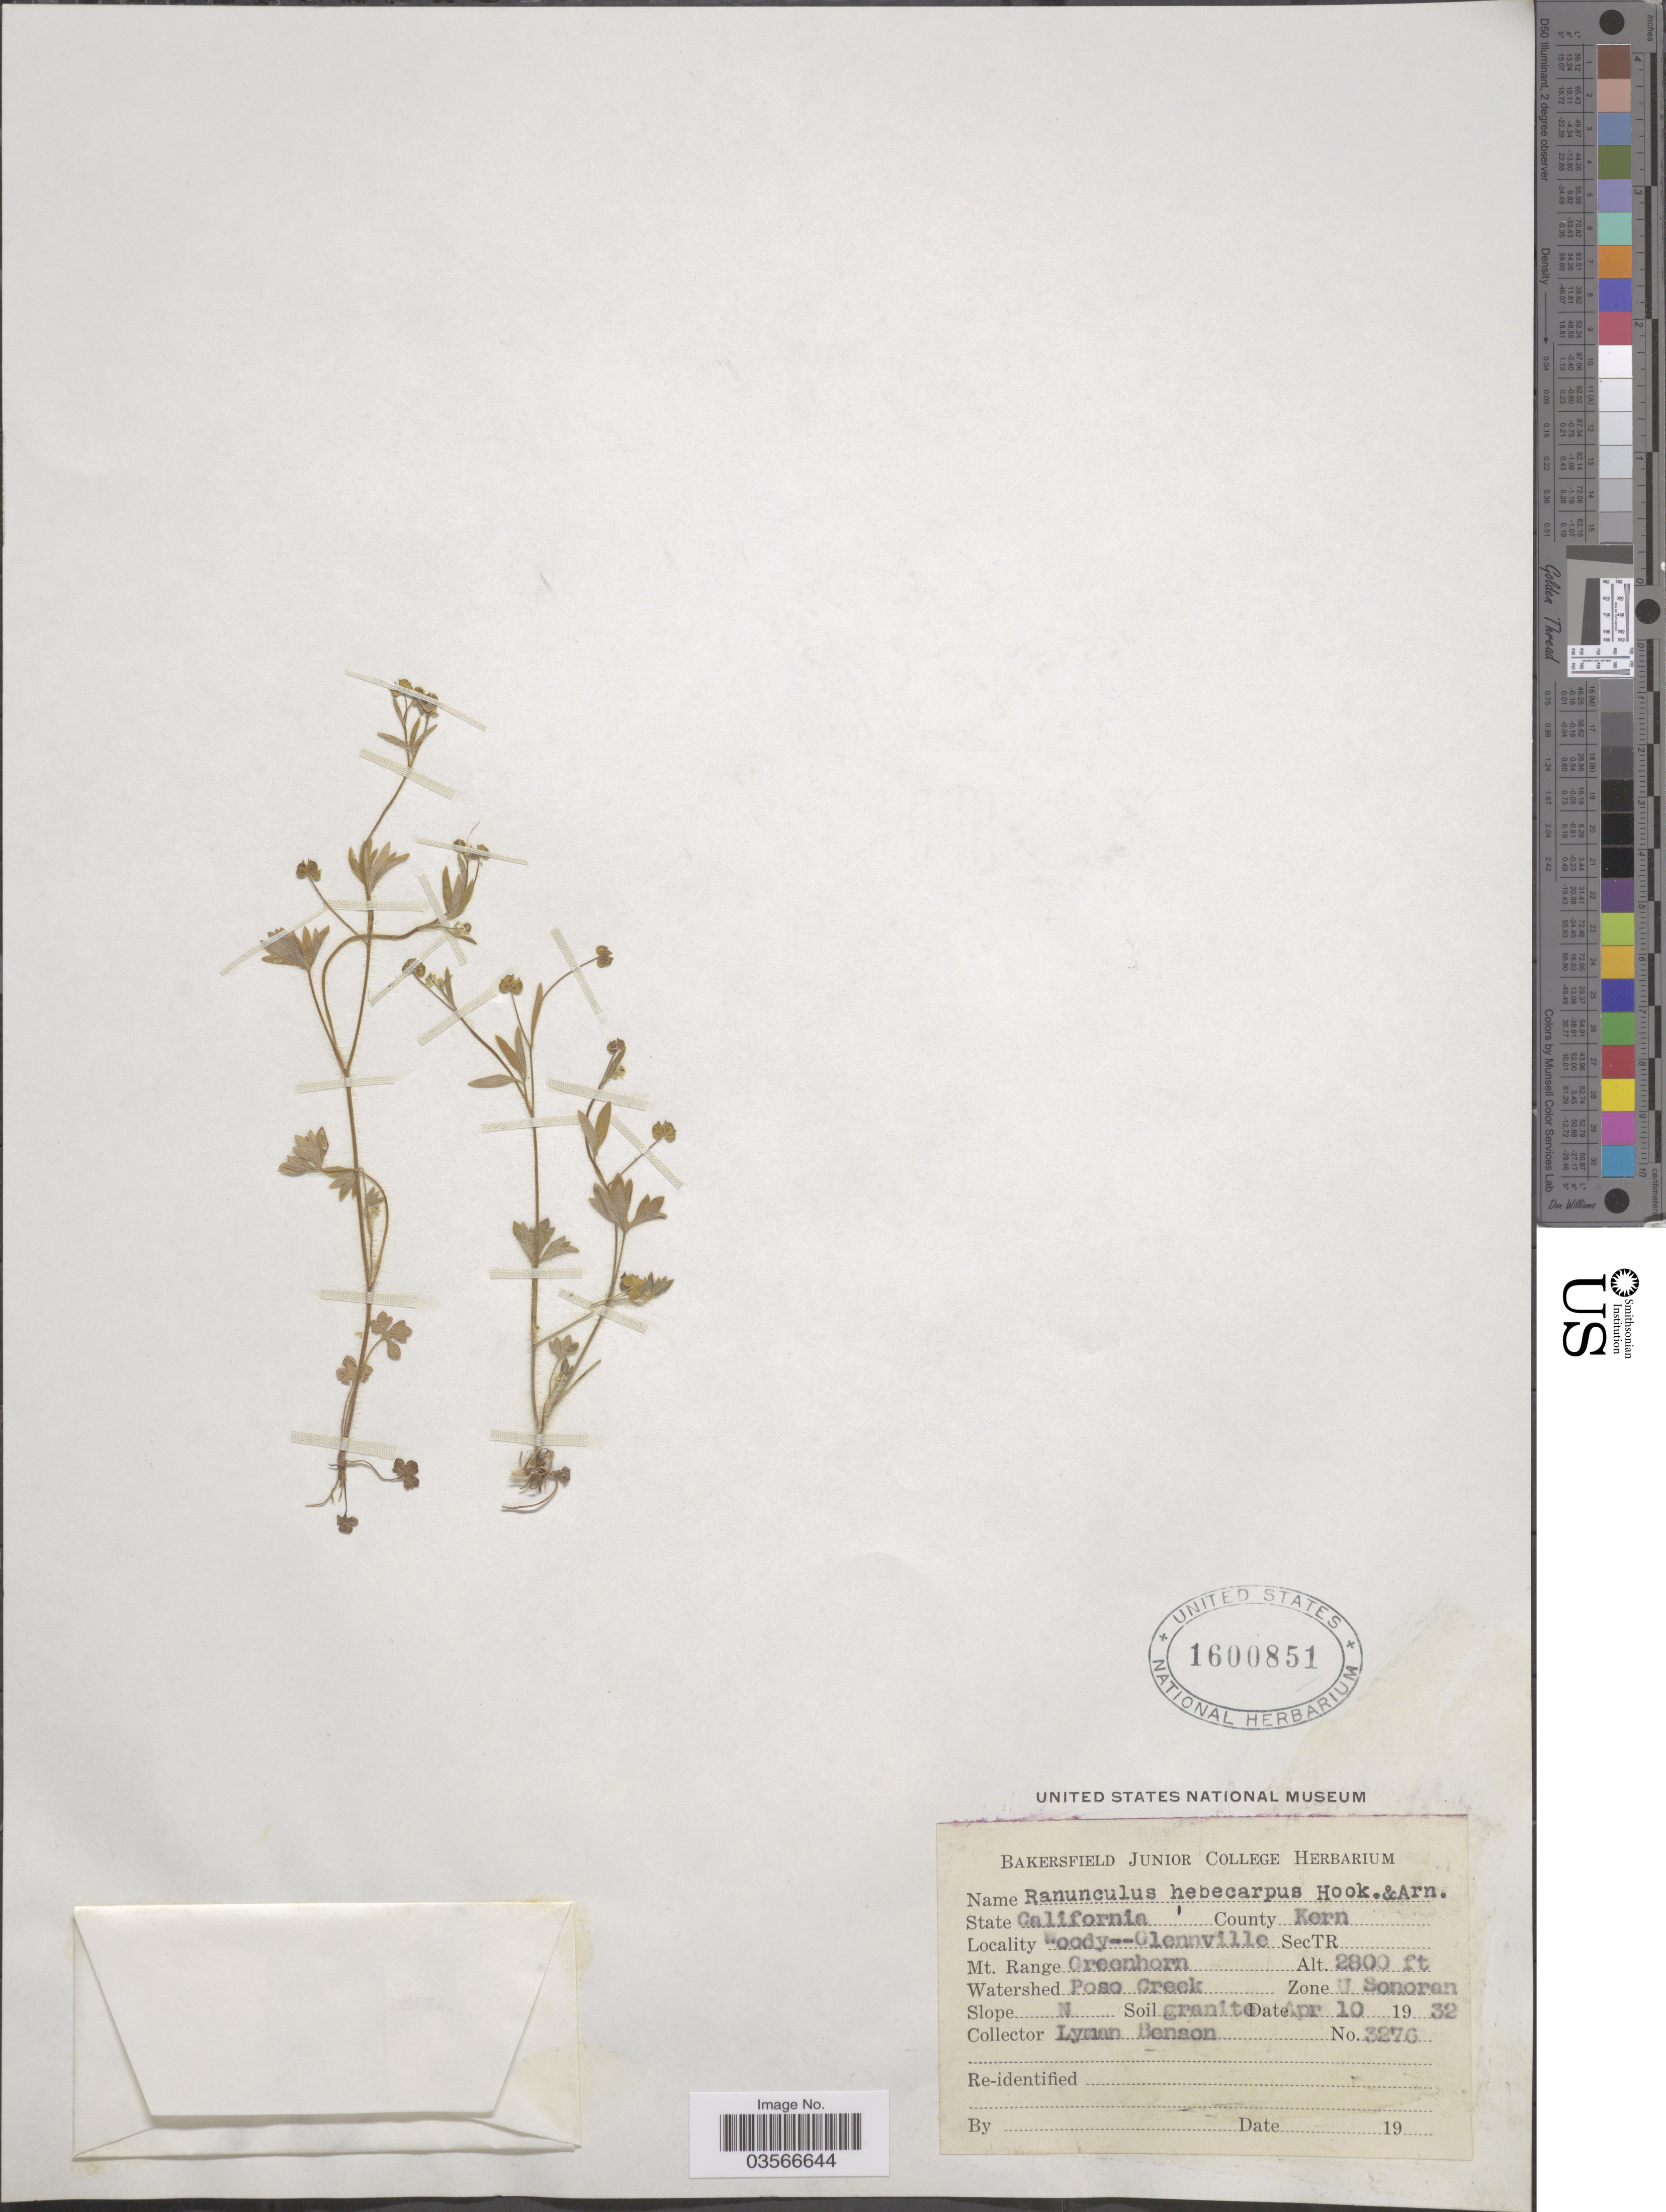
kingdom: Plantae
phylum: Tracheophyta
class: Magnoliopsida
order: Ranunculales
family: Ranunculaceae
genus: Ranunculus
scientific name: Ranunculus hebecarpus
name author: Hook. & Arn.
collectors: L. D. Benson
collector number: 3276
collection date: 1932-04-10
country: United States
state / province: California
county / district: Kern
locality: County Kern. Woody--Gelnnville. Mt. Range Greenhorn. Watershed Poso Creek. Zone U Sonoran.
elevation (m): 853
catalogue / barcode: US 1600851